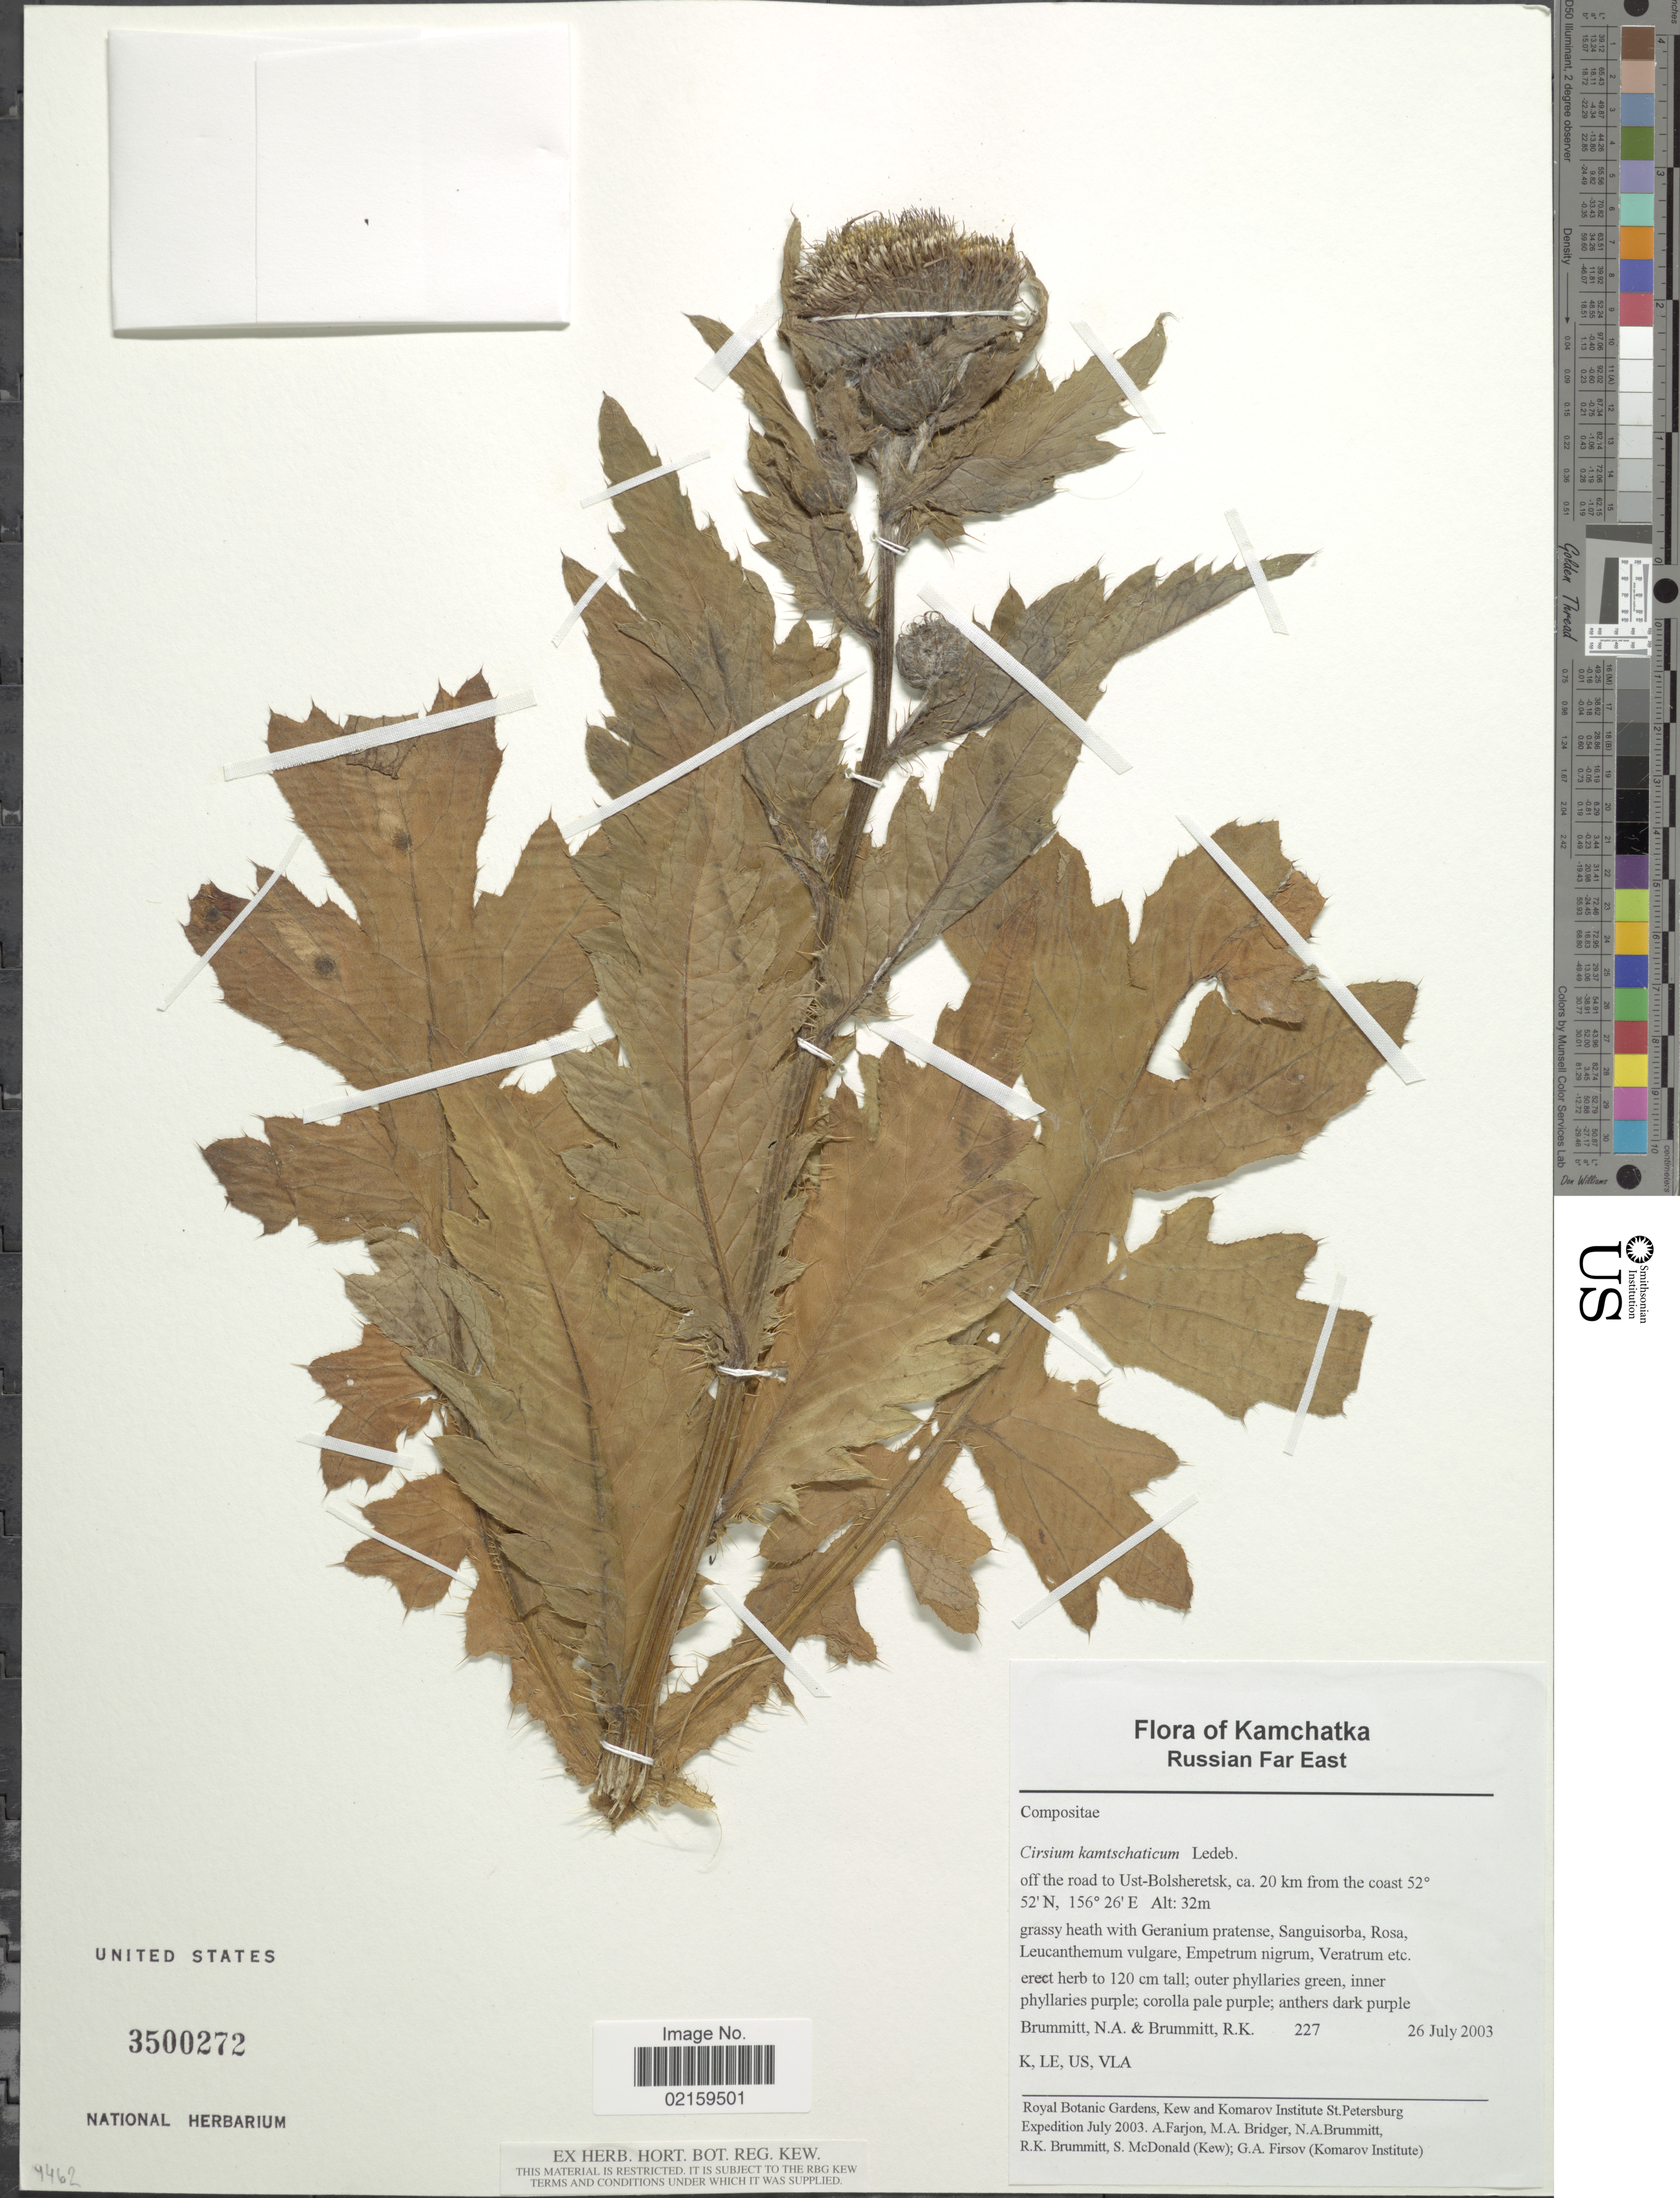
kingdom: Plantae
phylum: Tracheophyta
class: Magnoliopsida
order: Asterales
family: Asteraceae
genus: Cirsium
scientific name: Cirsium kamtschaticum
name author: Ledeb.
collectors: R. K. Brummitt & N. A . Brummitt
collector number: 227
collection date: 2003-07-26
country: Russian Federation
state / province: Kamchatka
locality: Kamchatka. Russian Far East. off the road to Ust-Bolsheretsk, ca. 20 km from the coast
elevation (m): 32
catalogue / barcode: US 3500272